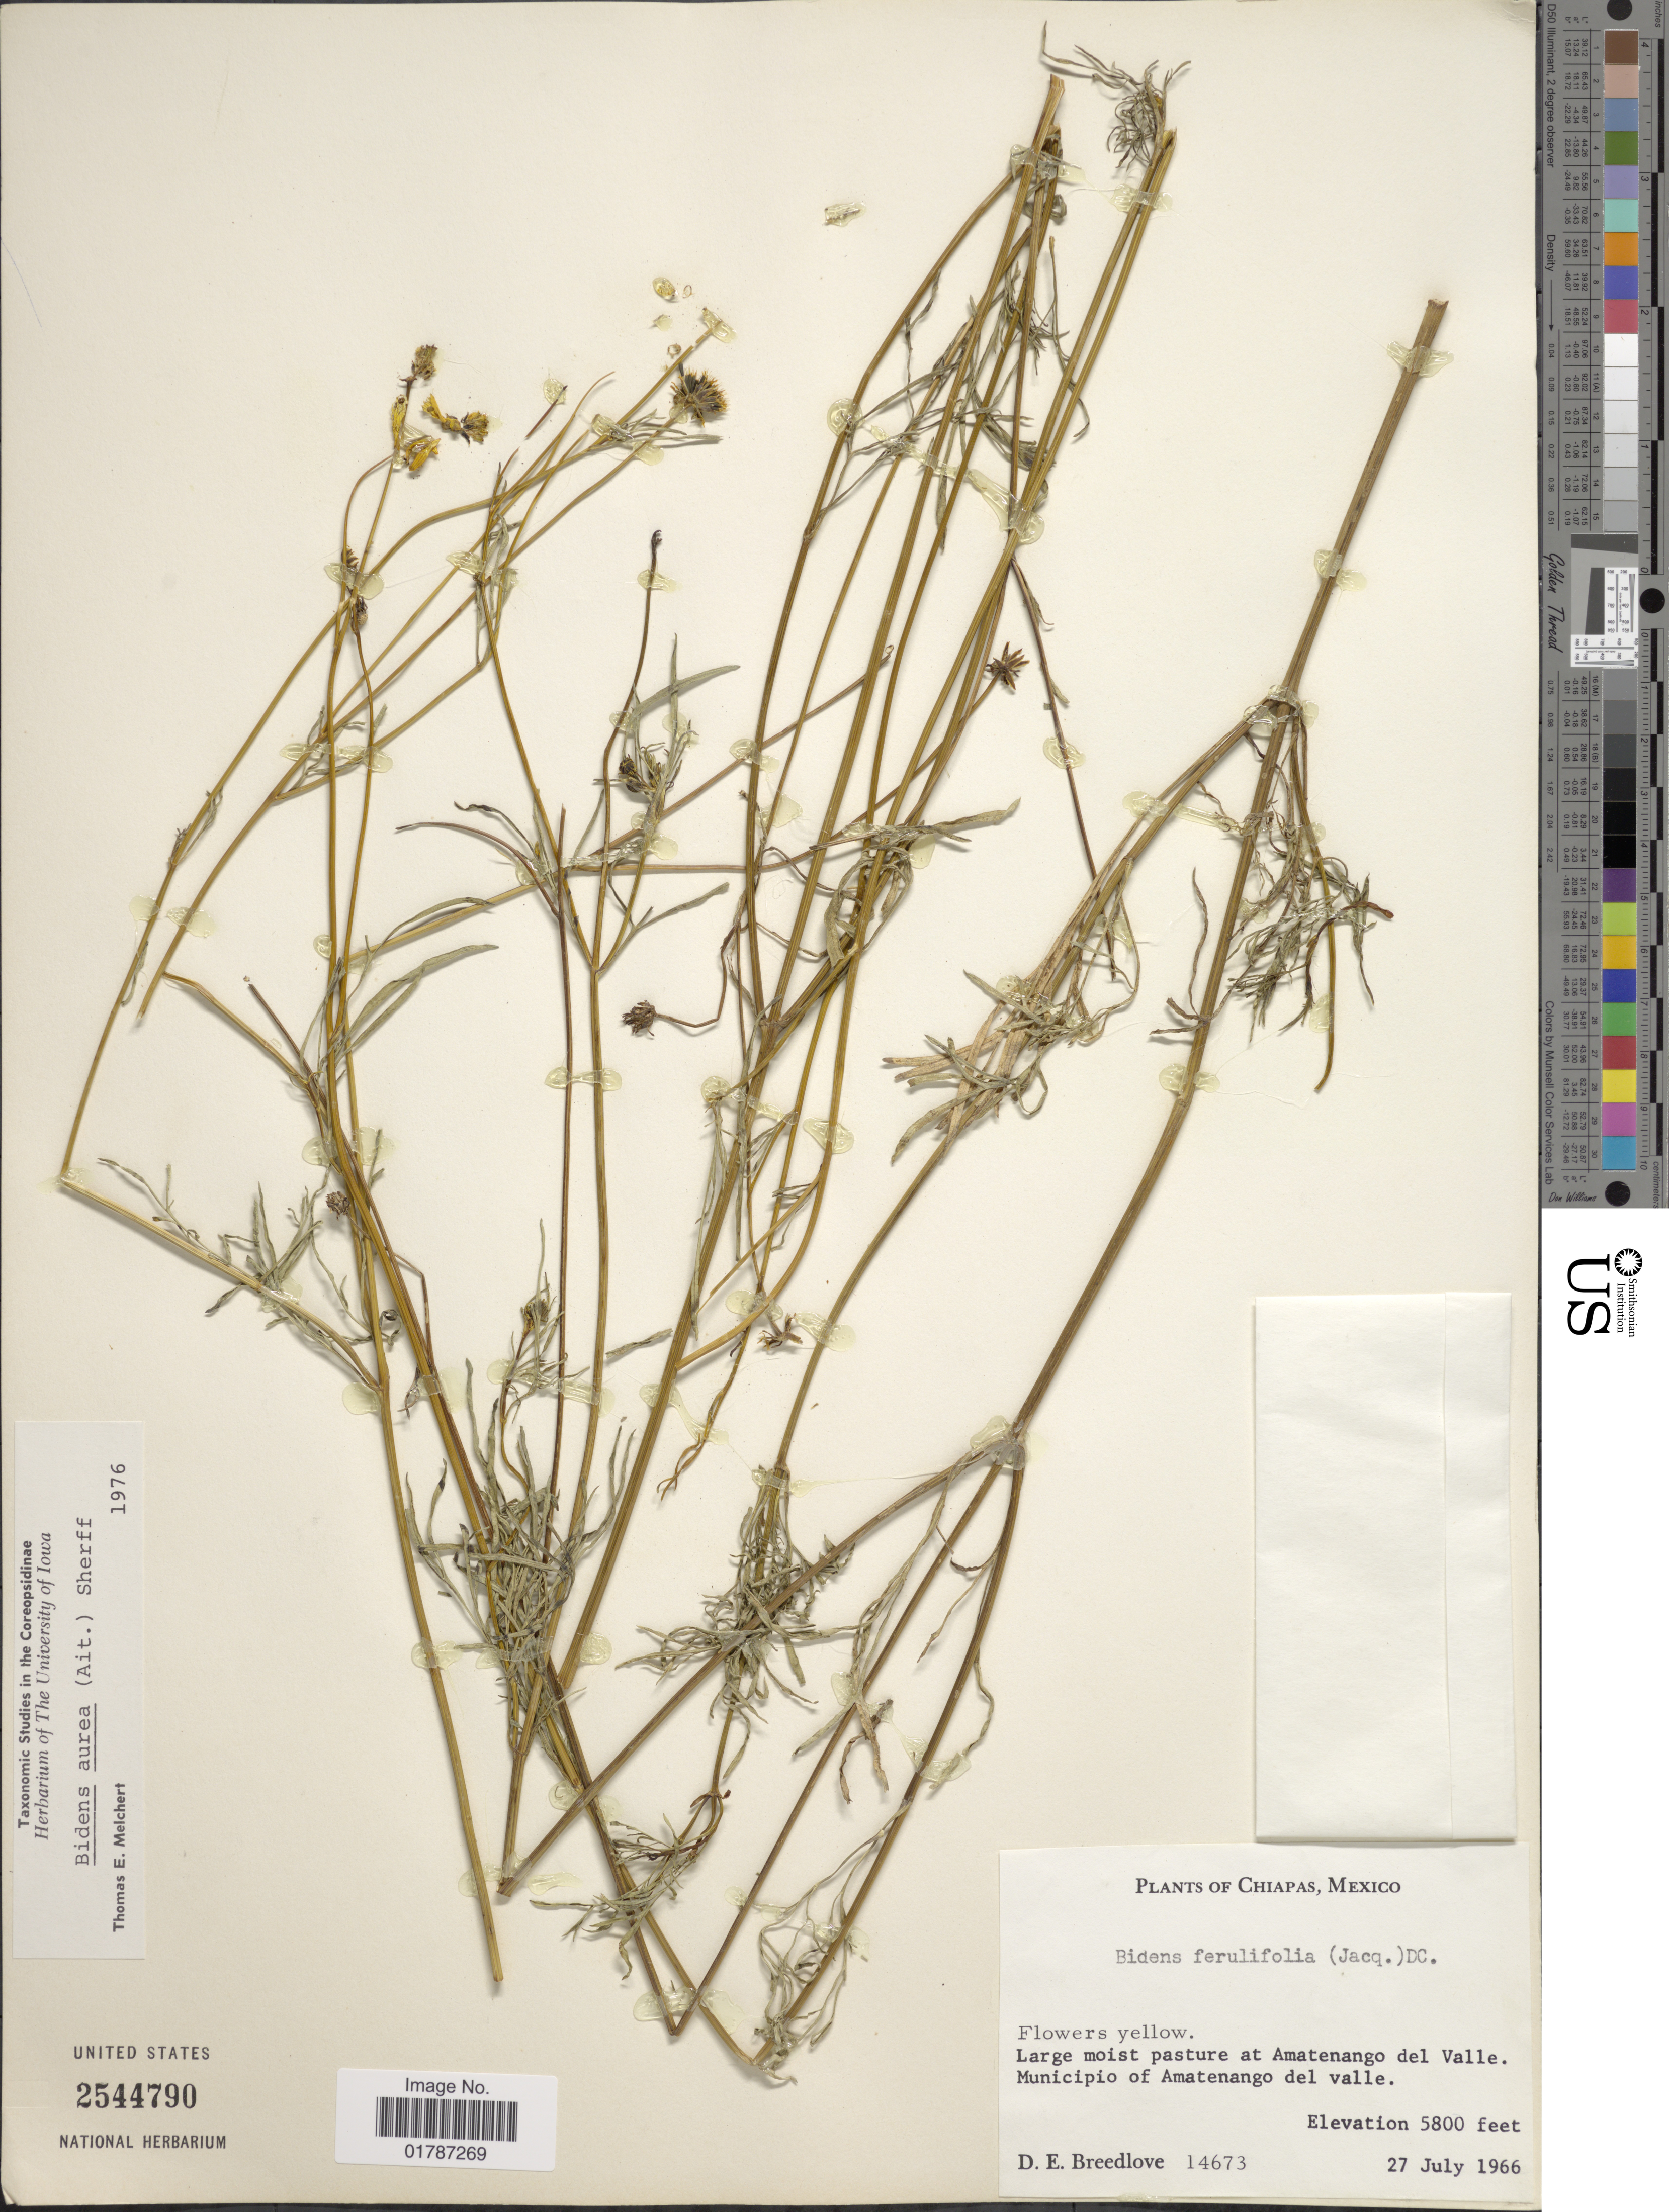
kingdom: Plantae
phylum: Tracheophyta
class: Magnoliopsida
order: Asterales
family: Asteraceae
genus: Bidens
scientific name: Bidens aurea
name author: (Aiton) Sherff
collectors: D. E. Breedlove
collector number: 14673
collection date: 1966-07-27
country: Mexico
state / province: Chiapas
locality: Large moist pasture at Amatenango del Valle, Municipio of Amatenango del valle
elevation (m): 1768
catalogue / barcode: US 2544790